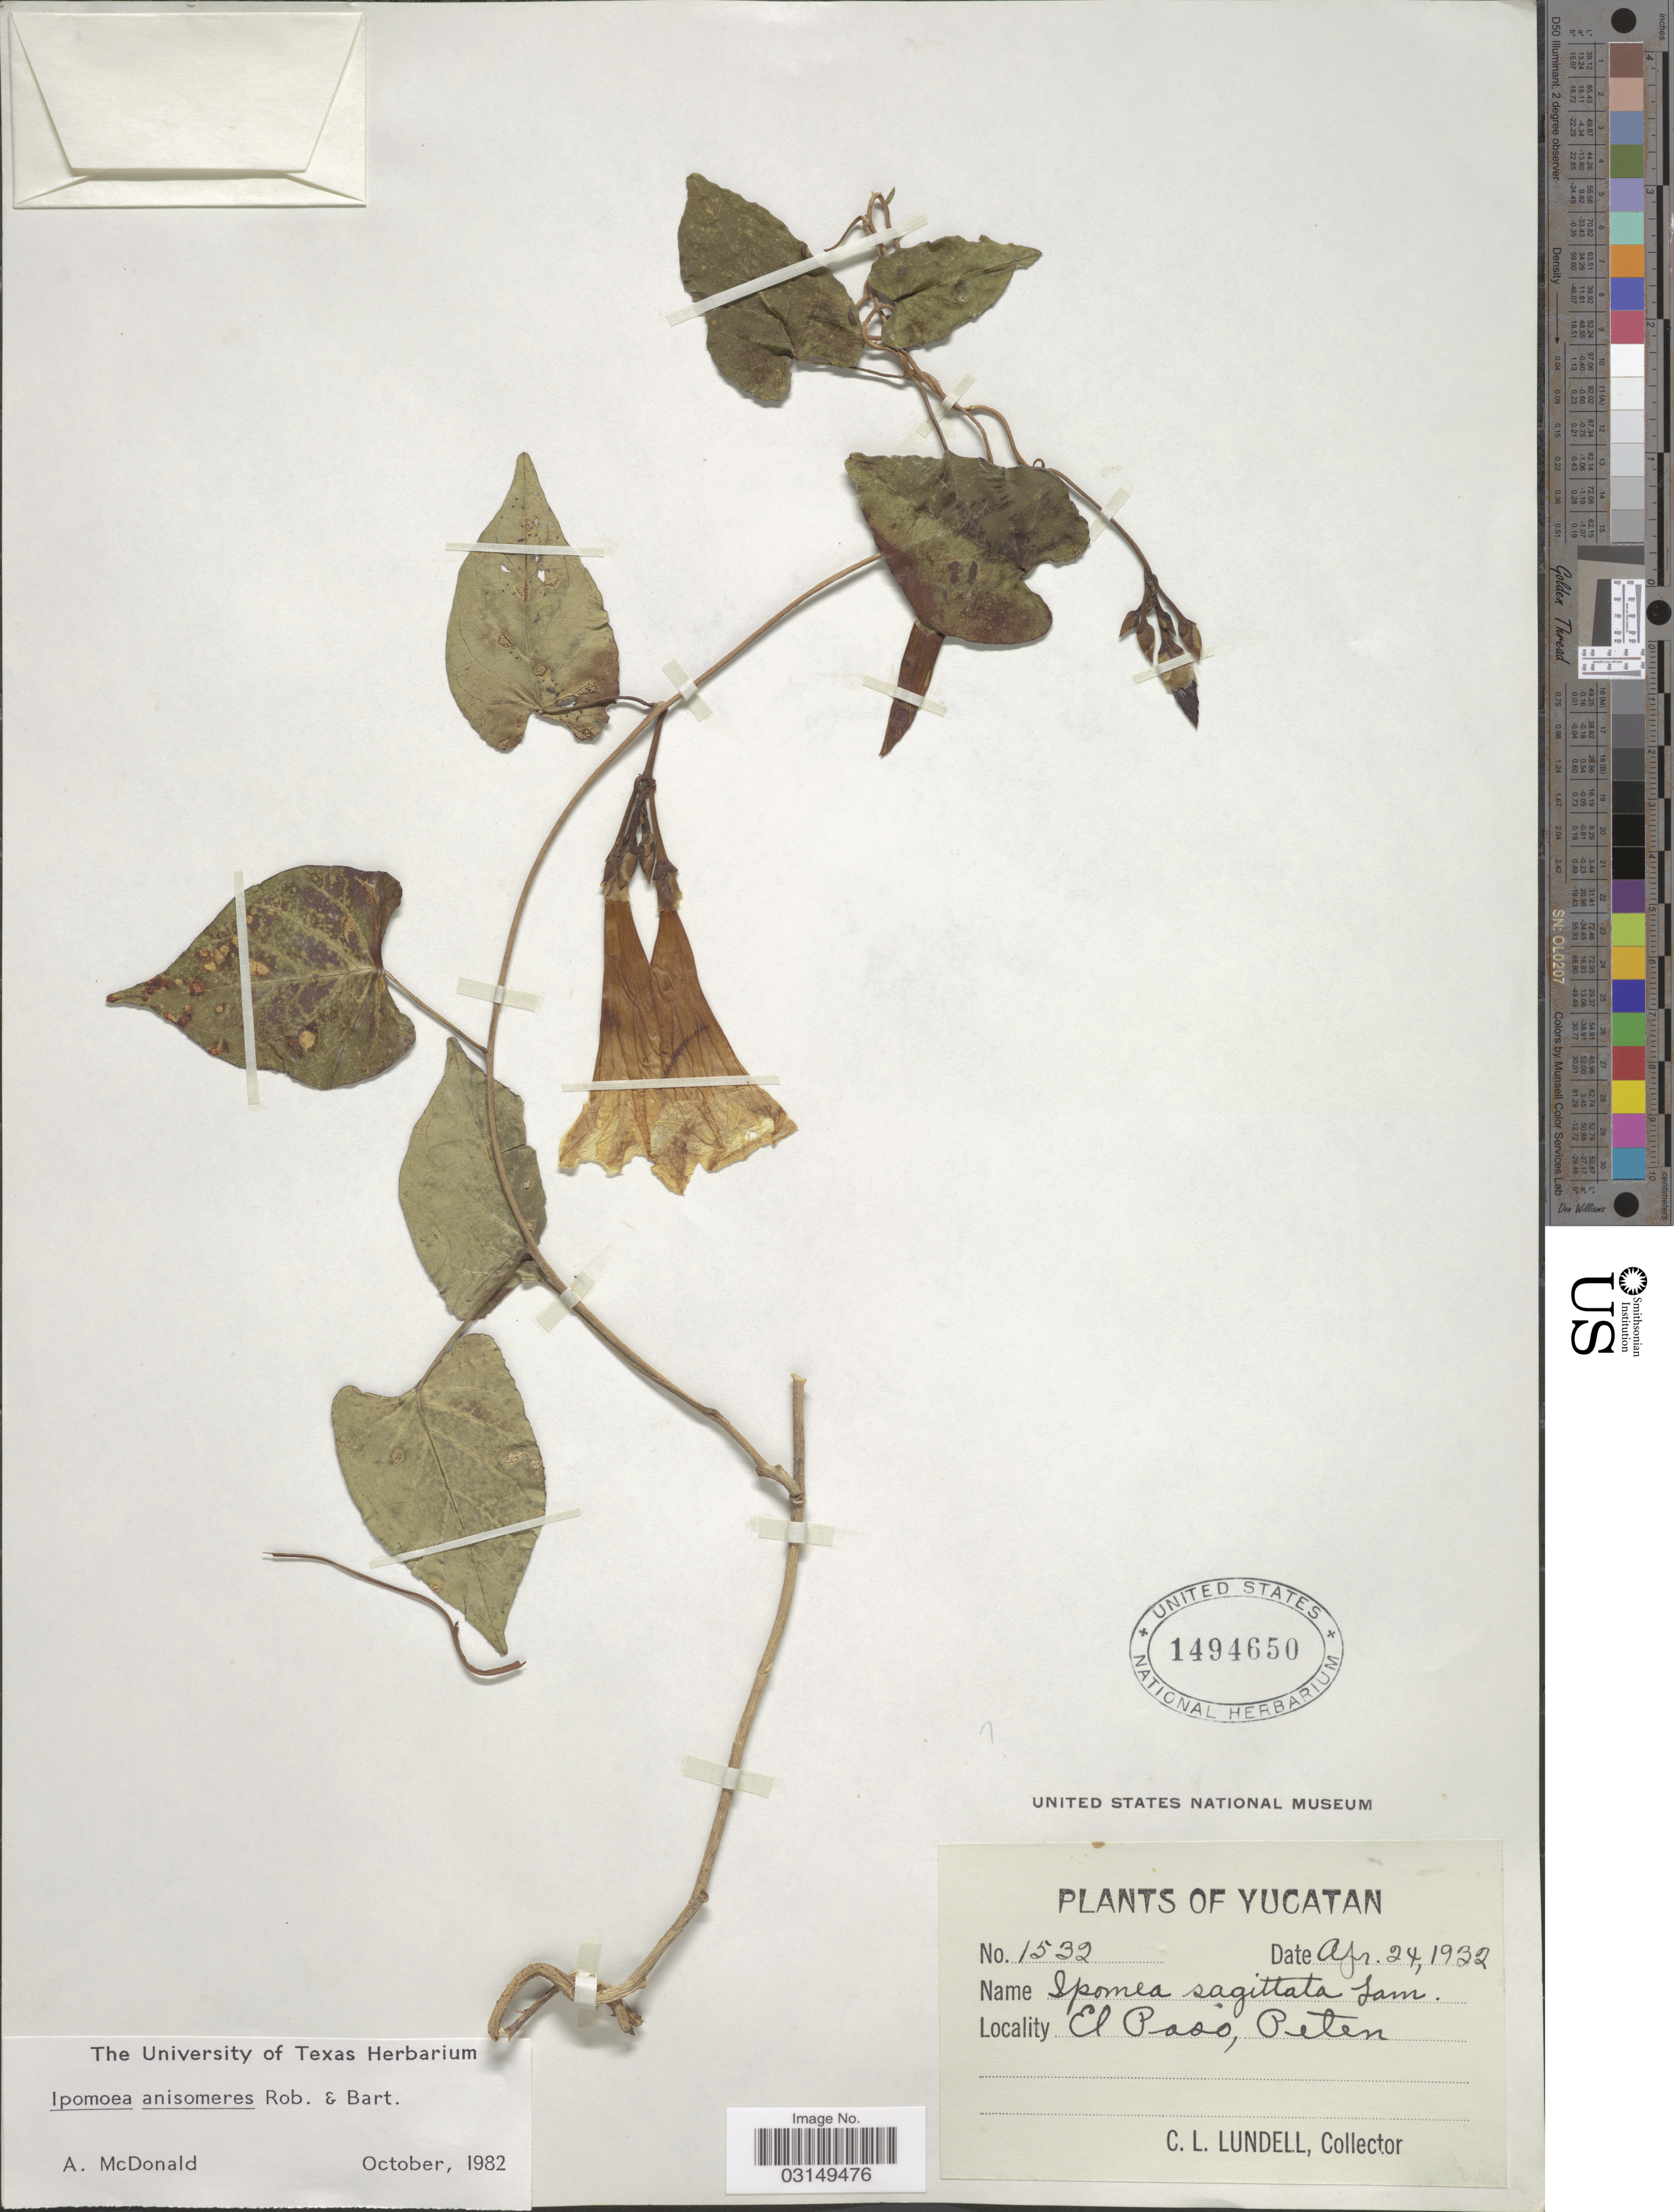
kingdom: Plantae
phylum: Tracheophyta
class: Magnoliopsida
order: Solanales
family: Convolvulaceae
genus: Ipomoea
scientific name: Ipomoea anisomeres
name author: B.L. Rob. & Bartlett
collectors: C. L. Lundell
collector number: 1532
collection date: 1932-04-24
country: Guatemala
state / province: El Petén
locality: El Paso, Peten.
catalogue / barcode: US 1494650